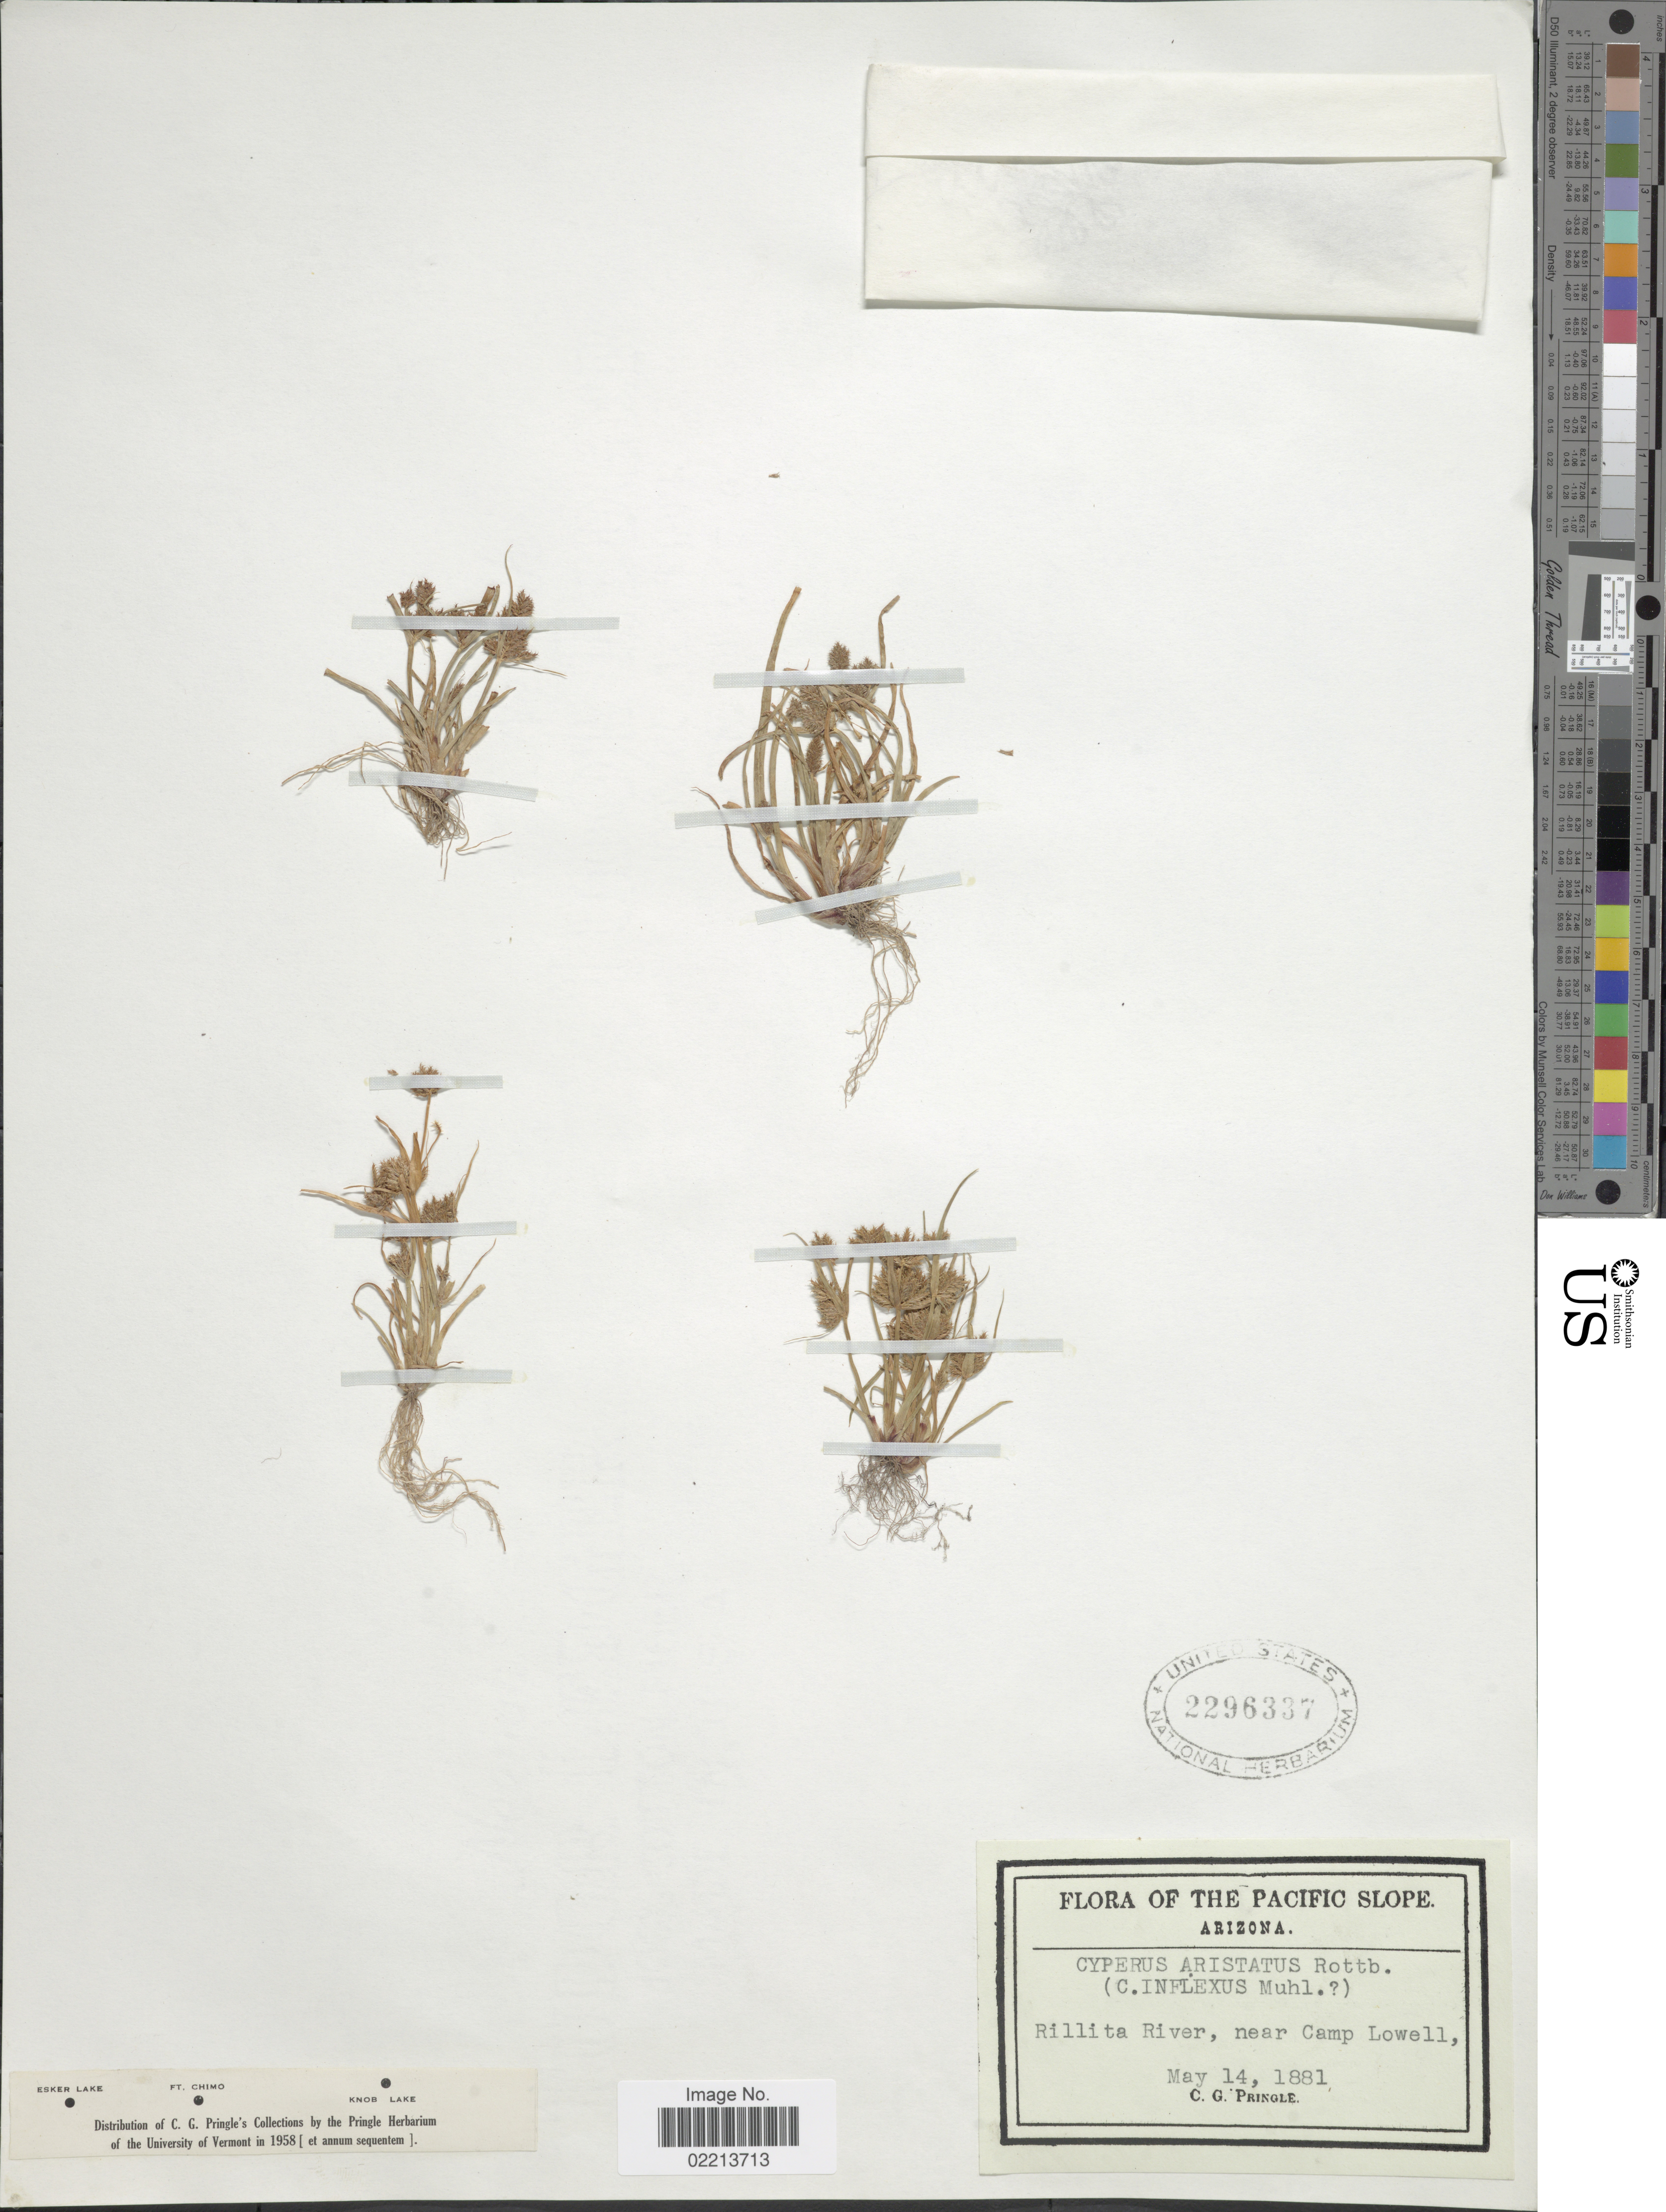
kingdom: Plantae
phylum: Tracheophyta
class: Liliopsida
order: Poales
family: Cyperaceae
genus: Cyperus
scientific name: Cyperus squarrosus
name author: L.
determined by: Strong, Mark T., (BOT), Smithsonian Institution - National Museum of Natural History (UNITED STATES)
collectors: C. G. Pringle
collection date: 1881-05-14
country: United States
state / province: Arizona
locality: Pacific Slope, Rillita River, near Camp Lowell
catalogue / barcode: US 2296337